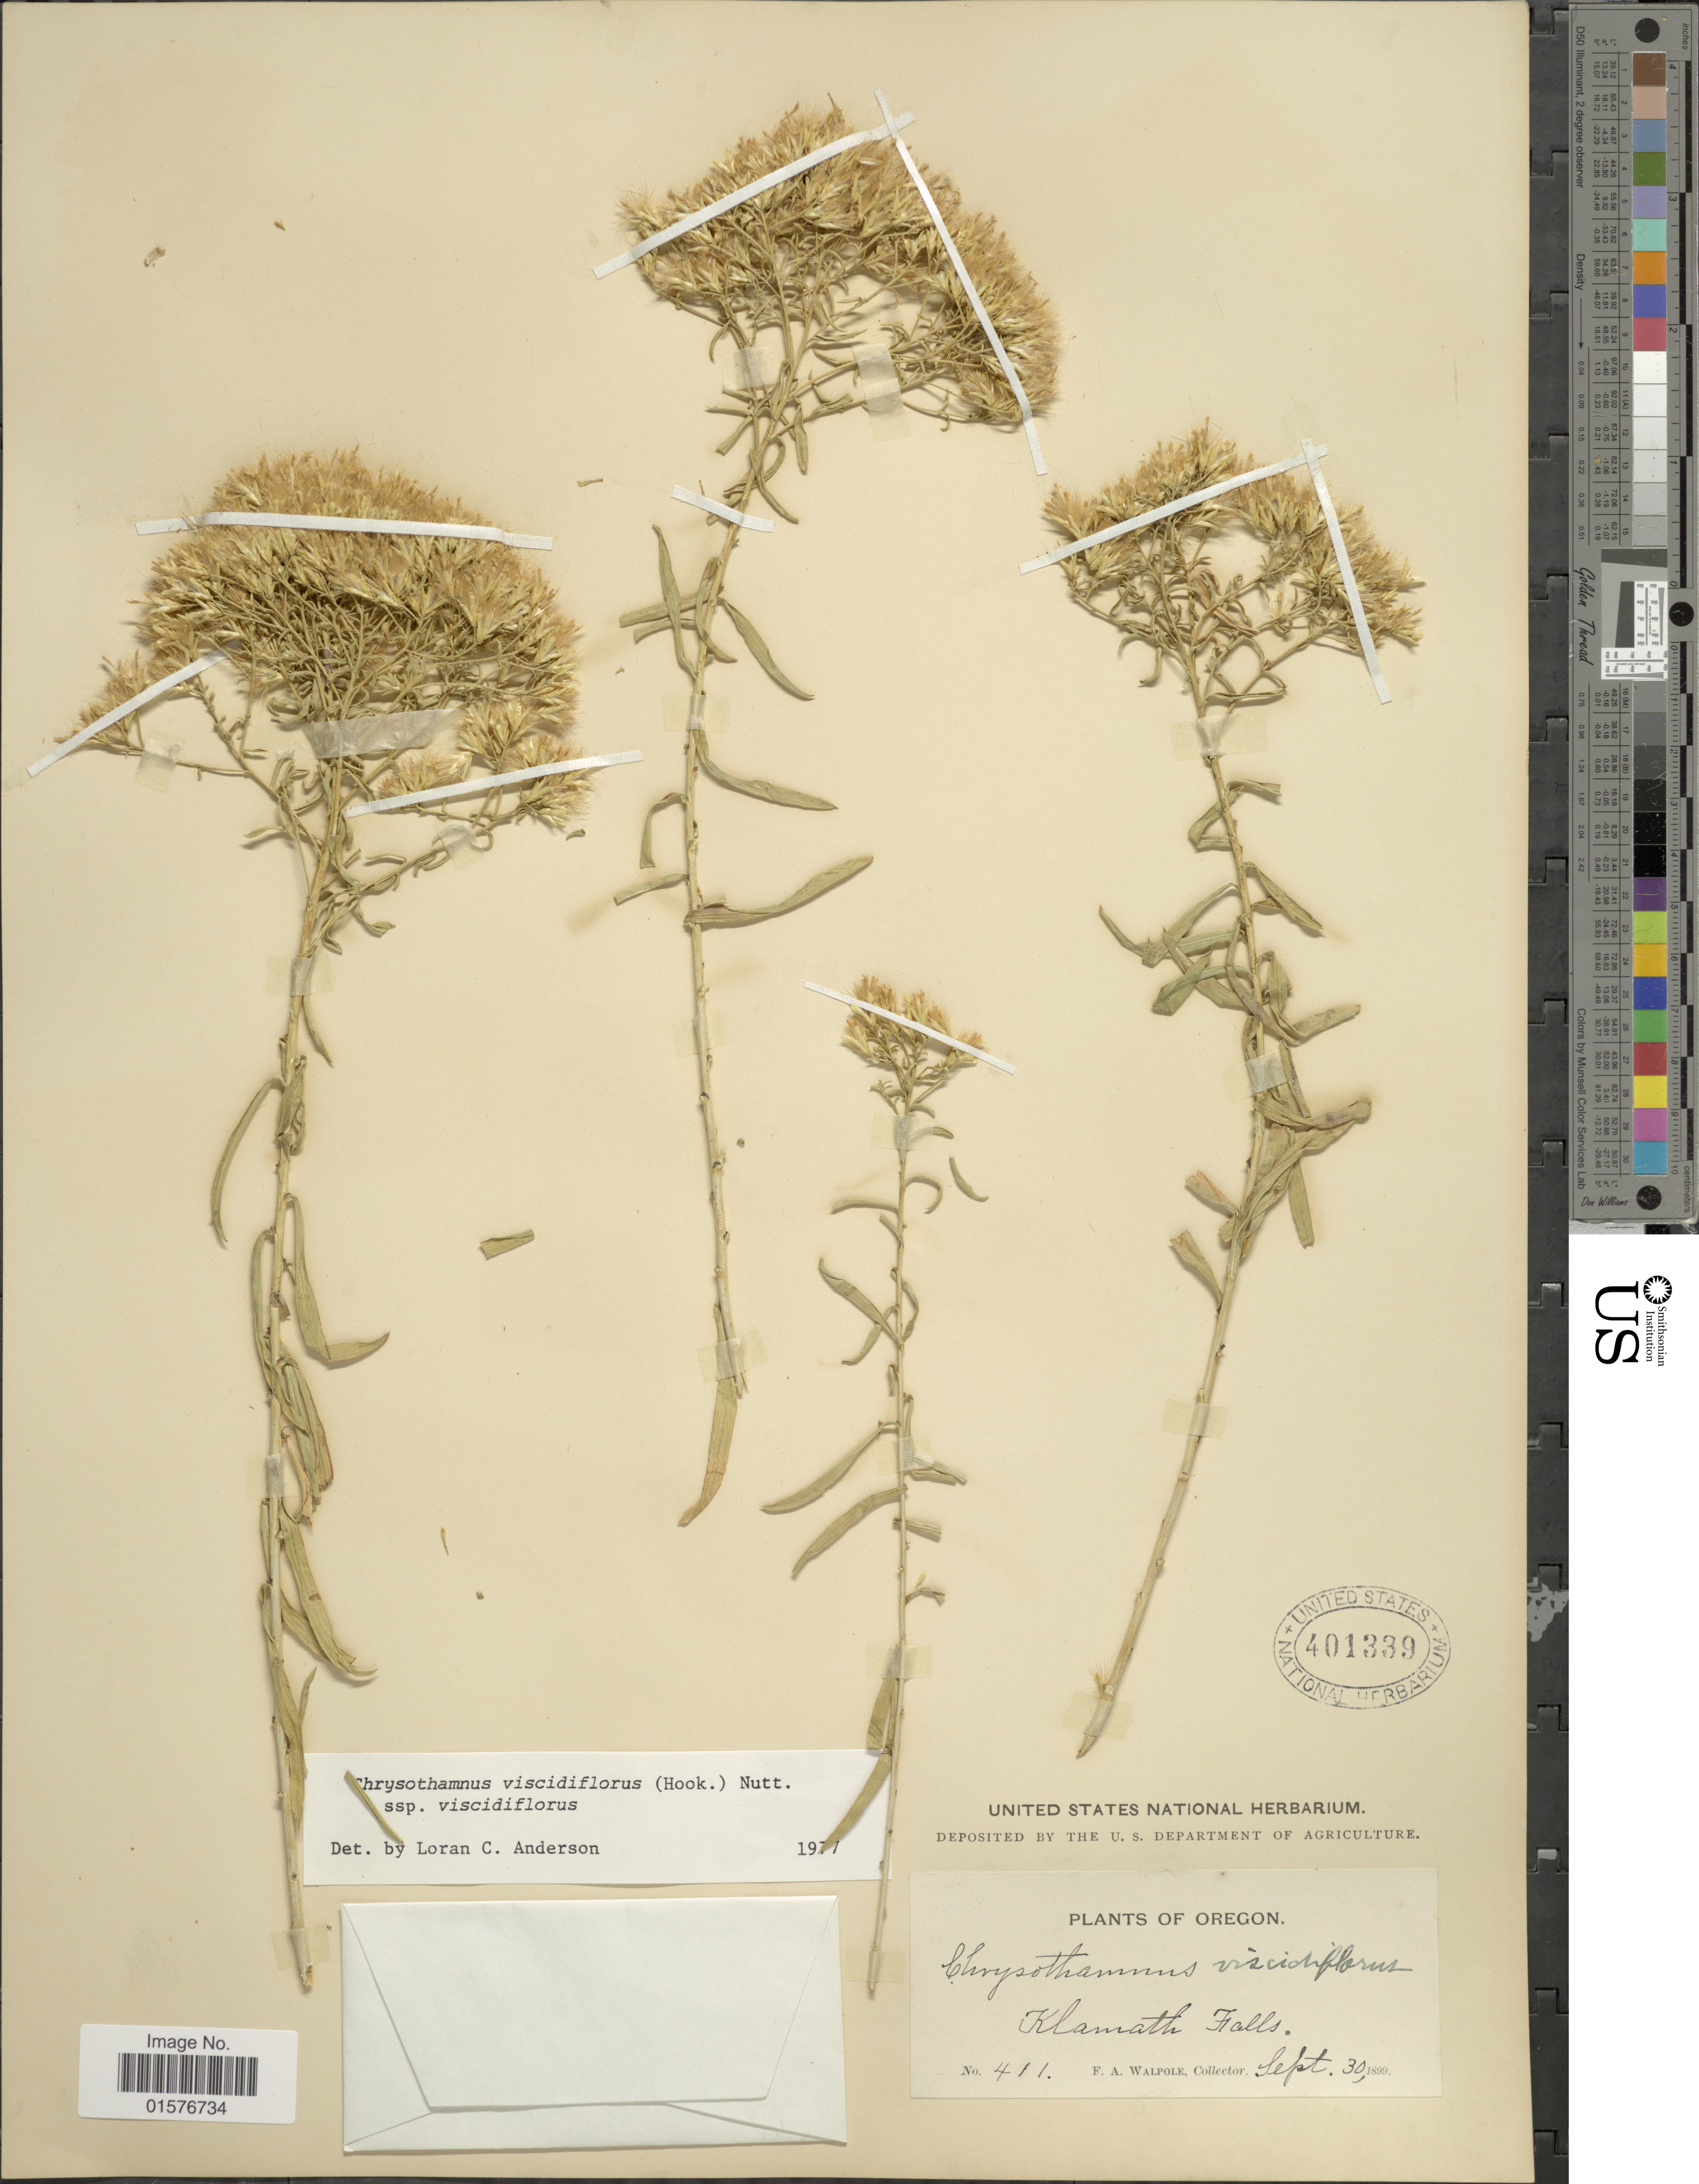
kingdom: Plantae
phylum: Tracheophyta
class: Magnoliopsida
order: Asterales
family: Asteraceae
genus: Chrysothamnus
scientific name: Chrysothamnus viscidiflorus subsp. viscidiflorus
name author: (Hook.) Nutt.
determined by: Urbatsch, Lowell E., Curator (LSU), Louisiana State University (UNITED STATES)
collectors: F. Walpole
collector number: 411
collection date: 1899-09-30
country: United States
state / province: Oregon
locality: Klamath Falls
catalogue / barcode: US 401339